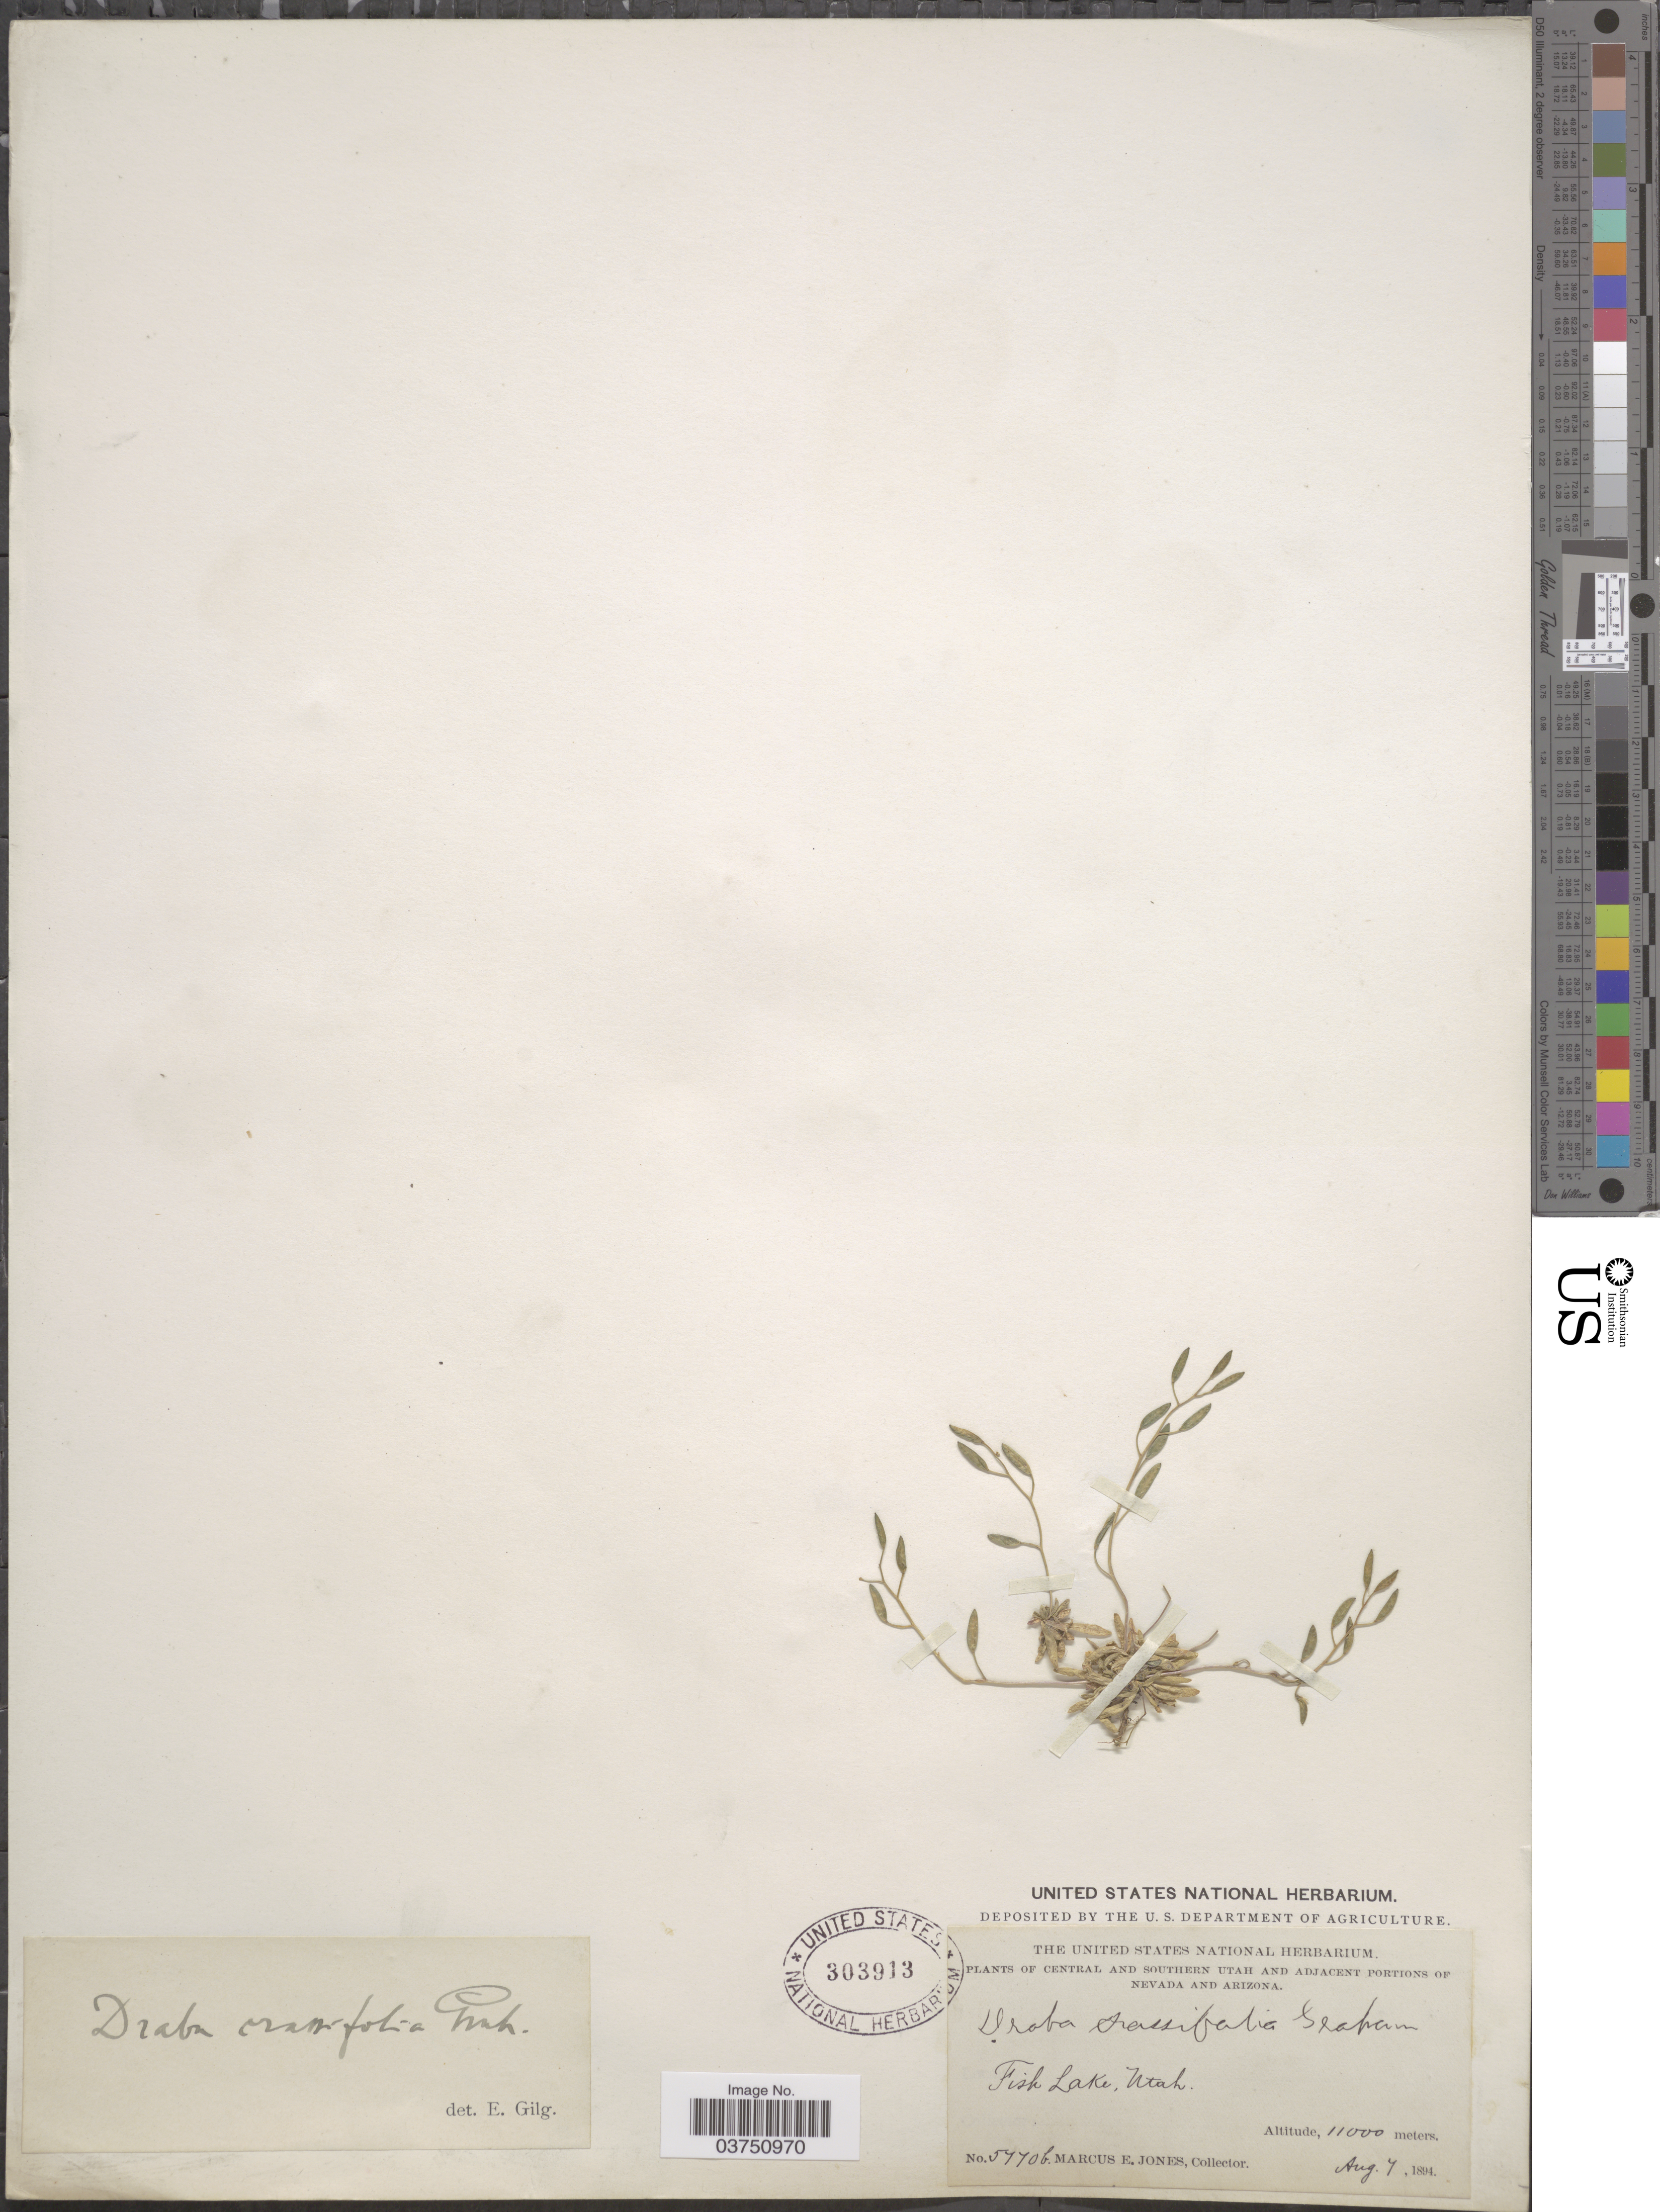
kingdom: Plantae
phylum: Tracheophyta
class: Magnoliopsida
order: Brassicales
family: Brassicaceae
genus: Draba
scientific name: Draba crassifolia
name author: Graham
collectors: M. E. Jones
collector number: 5770b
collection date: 1894-08-07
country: United States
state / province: Utah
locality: Central and Southern Utah. Fish Lake.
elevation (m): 11000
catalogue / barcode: US 303913